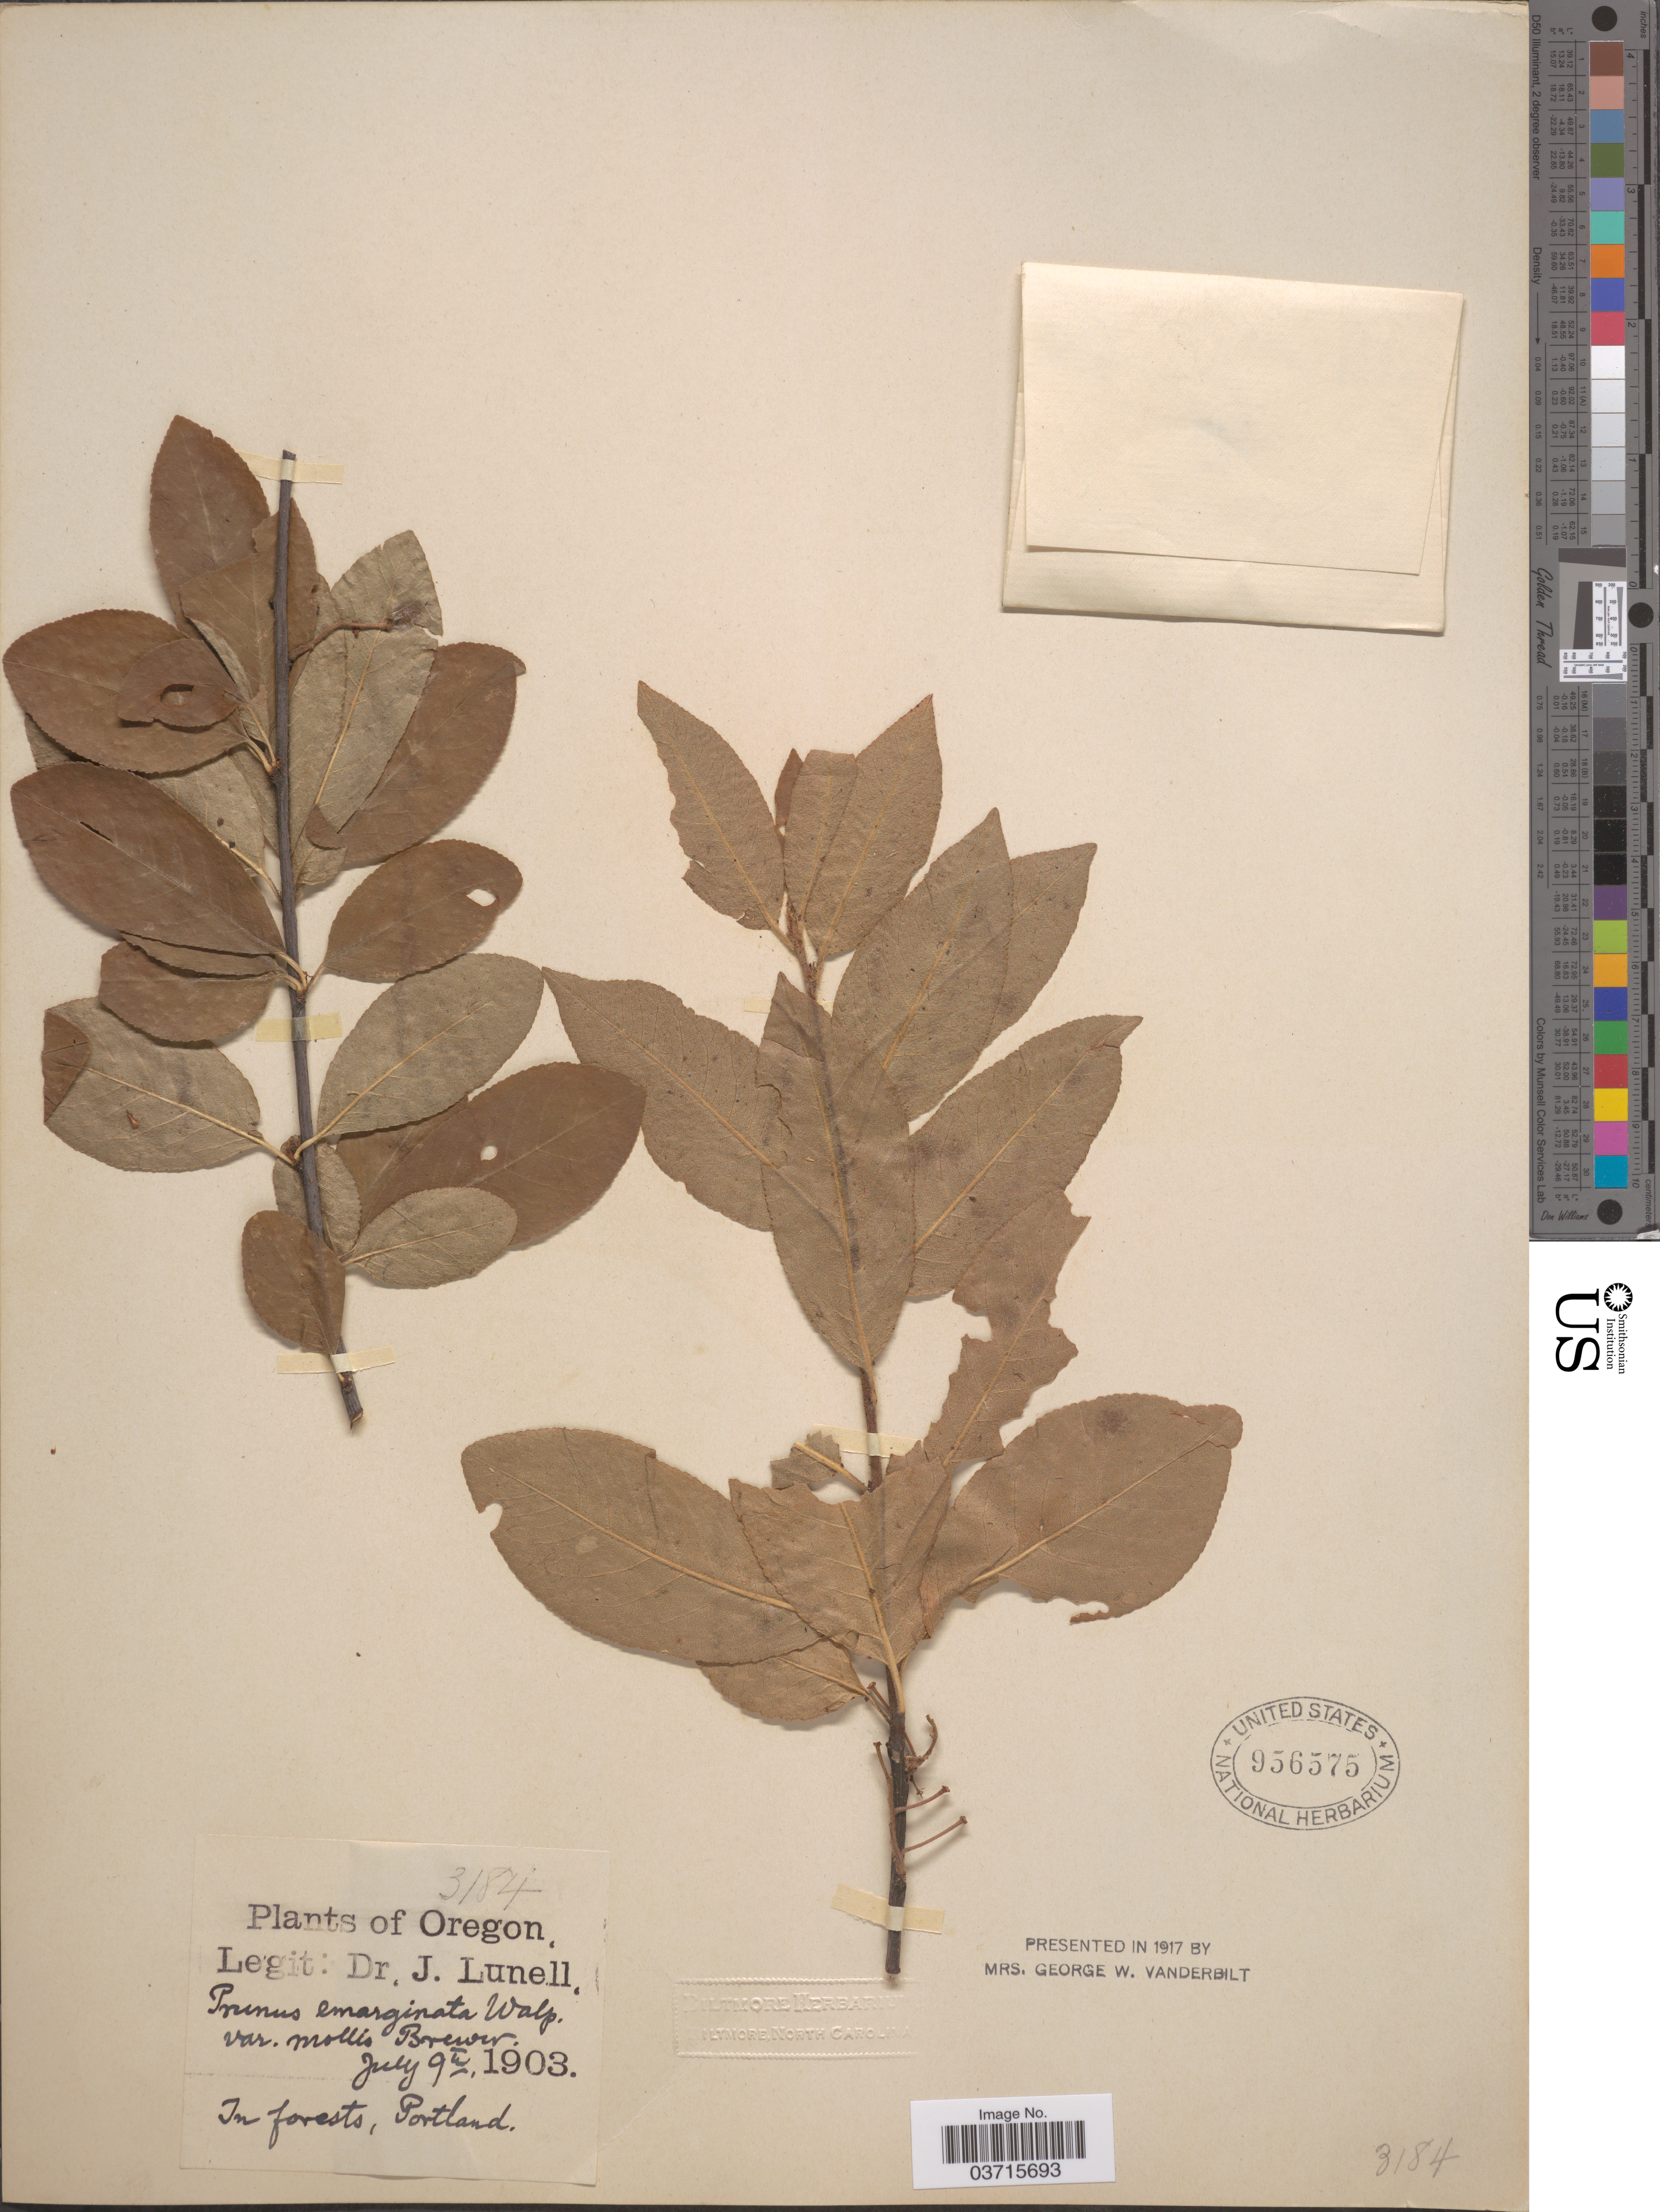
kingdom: Plantae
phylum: Tracheophyta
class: Magnoliopsida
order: Rosales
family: Rosaceae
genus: Prunus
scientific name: Prunus emarginata var. villosa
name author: Sudw.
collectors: J. Lunell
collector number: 3184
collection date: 1903-07-09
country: United States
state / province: Oregon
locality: In forests, Portland.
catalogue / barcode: US 956575